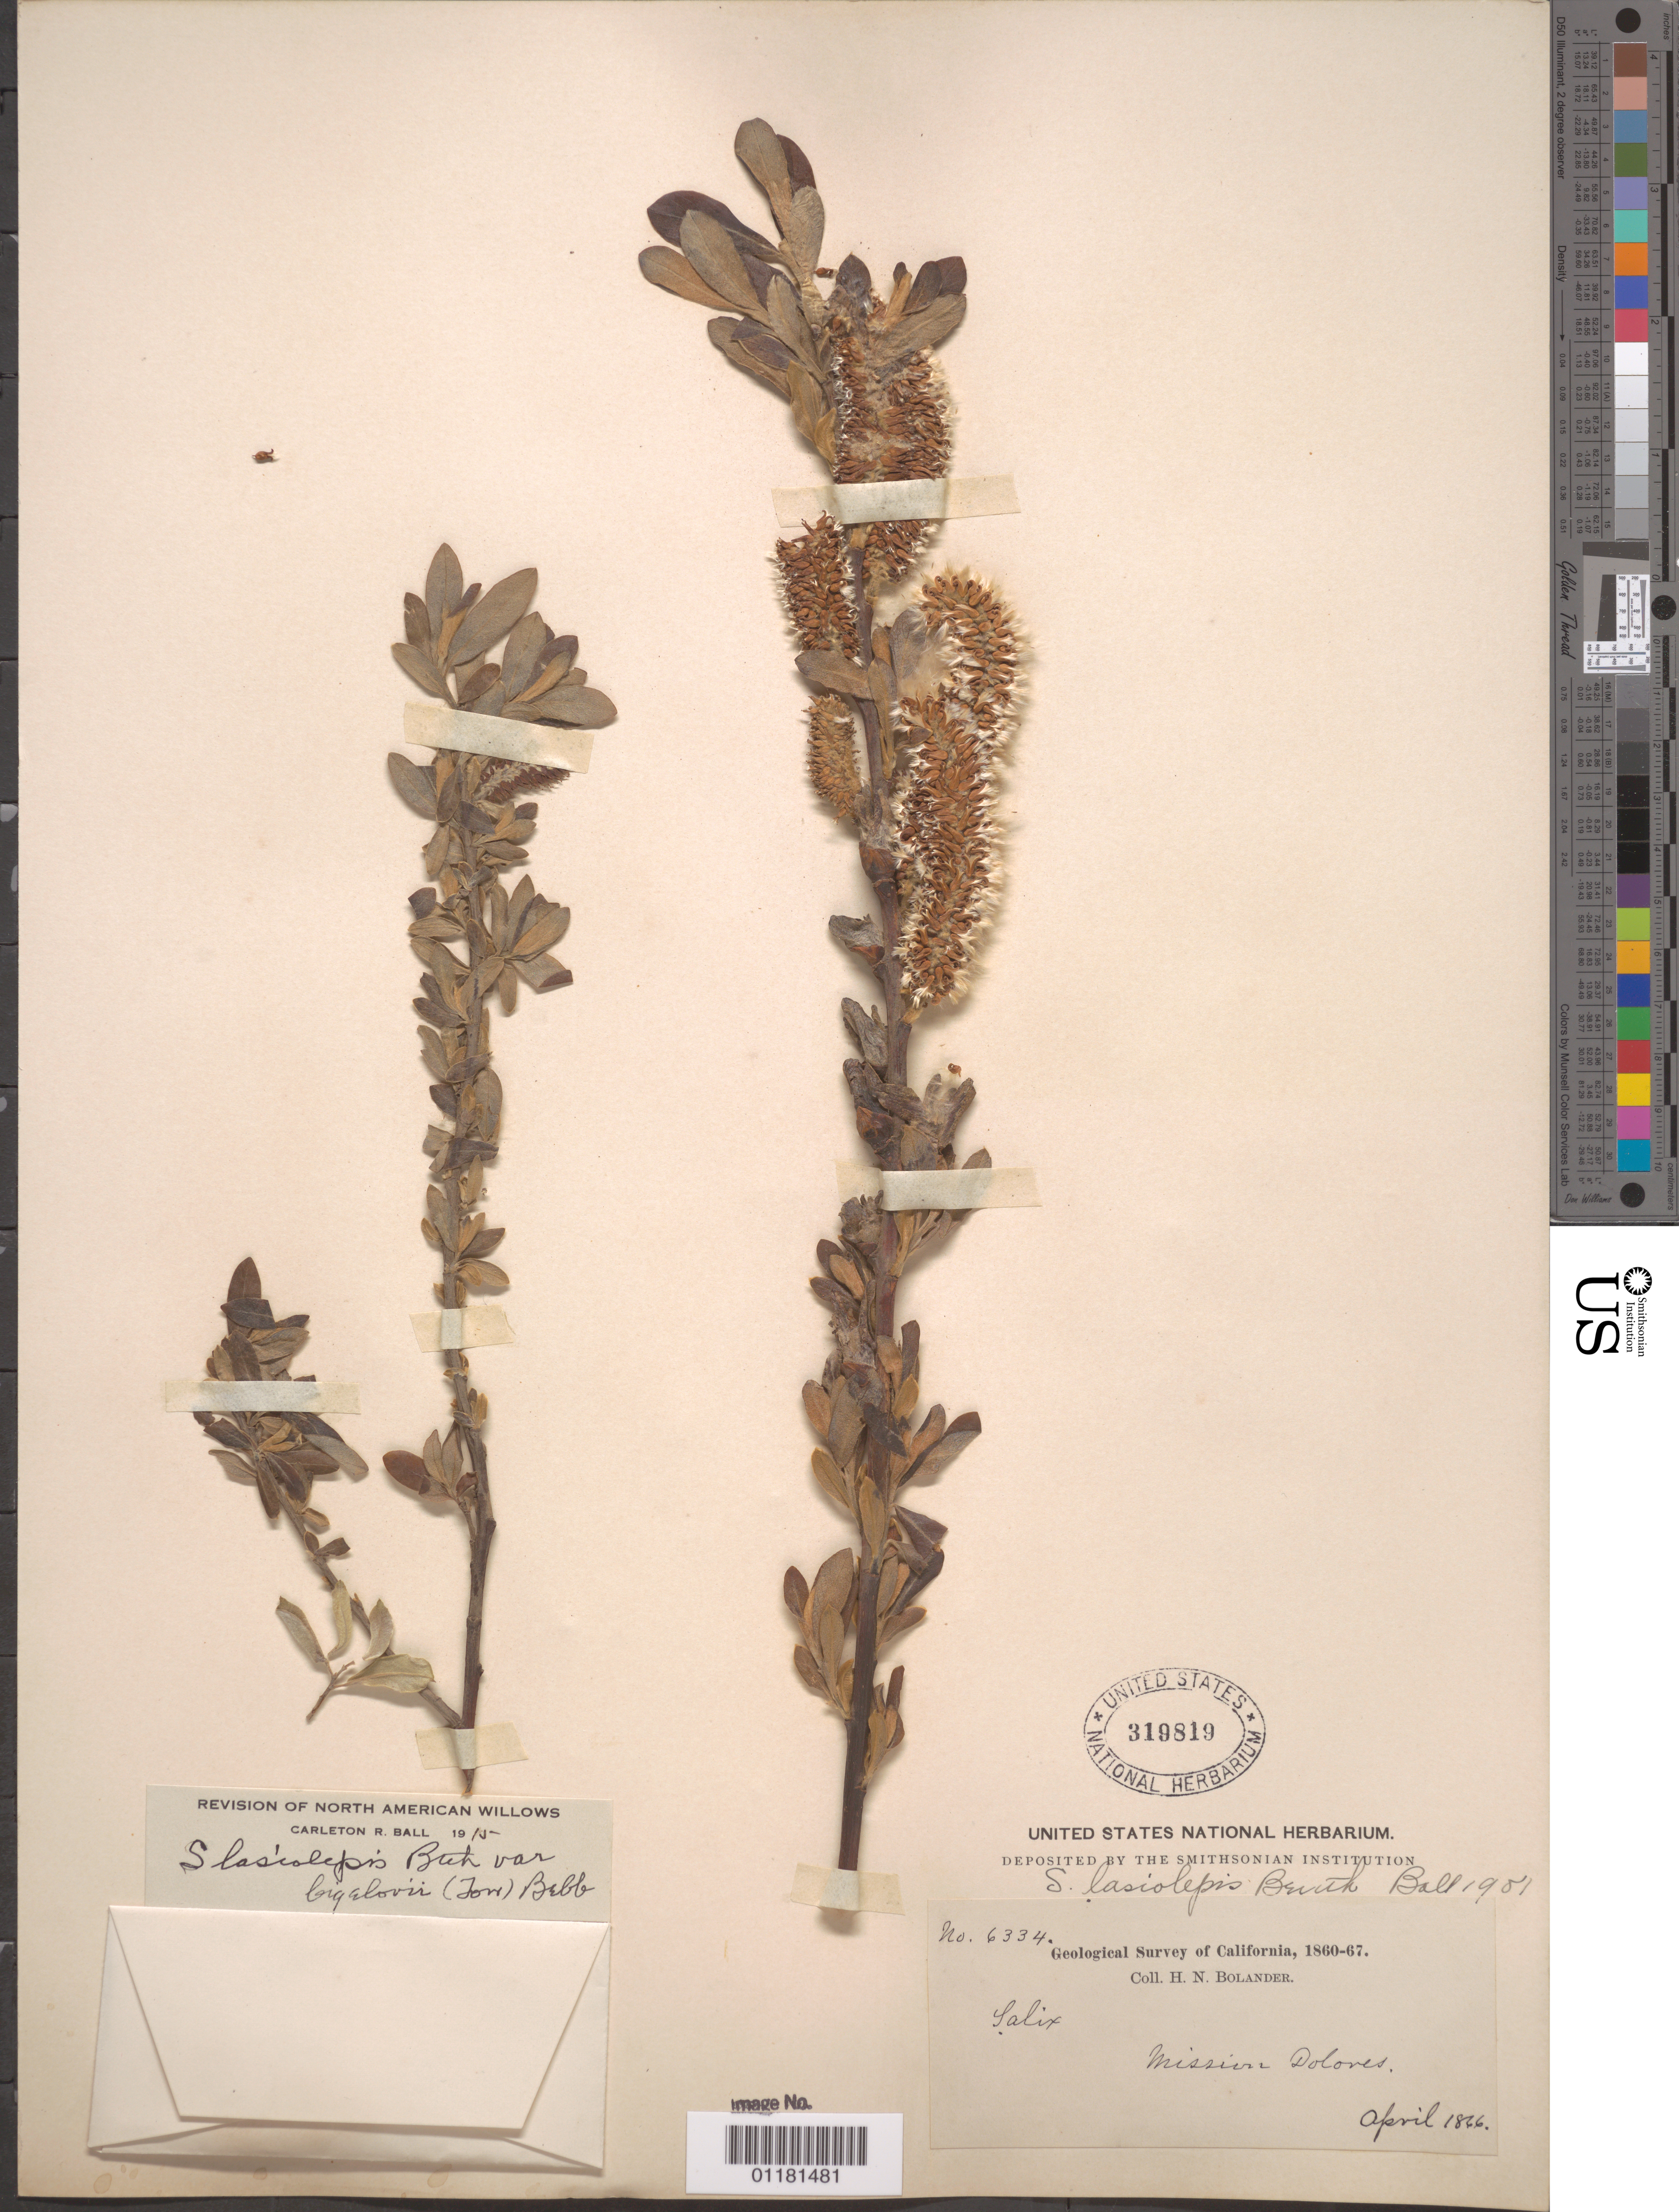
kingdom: Plantae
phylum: Tracheophyta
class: Magnoliopsida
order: Malpighiales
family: Salicaceae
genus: Salix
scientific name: Salix lasiolepis var. bigelovii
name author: Benth.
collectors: H. Bolander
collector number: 6334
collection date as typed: Apr 1866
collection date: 1866-04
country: United States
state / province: California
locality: Mission Dolores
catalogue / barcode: US 319819